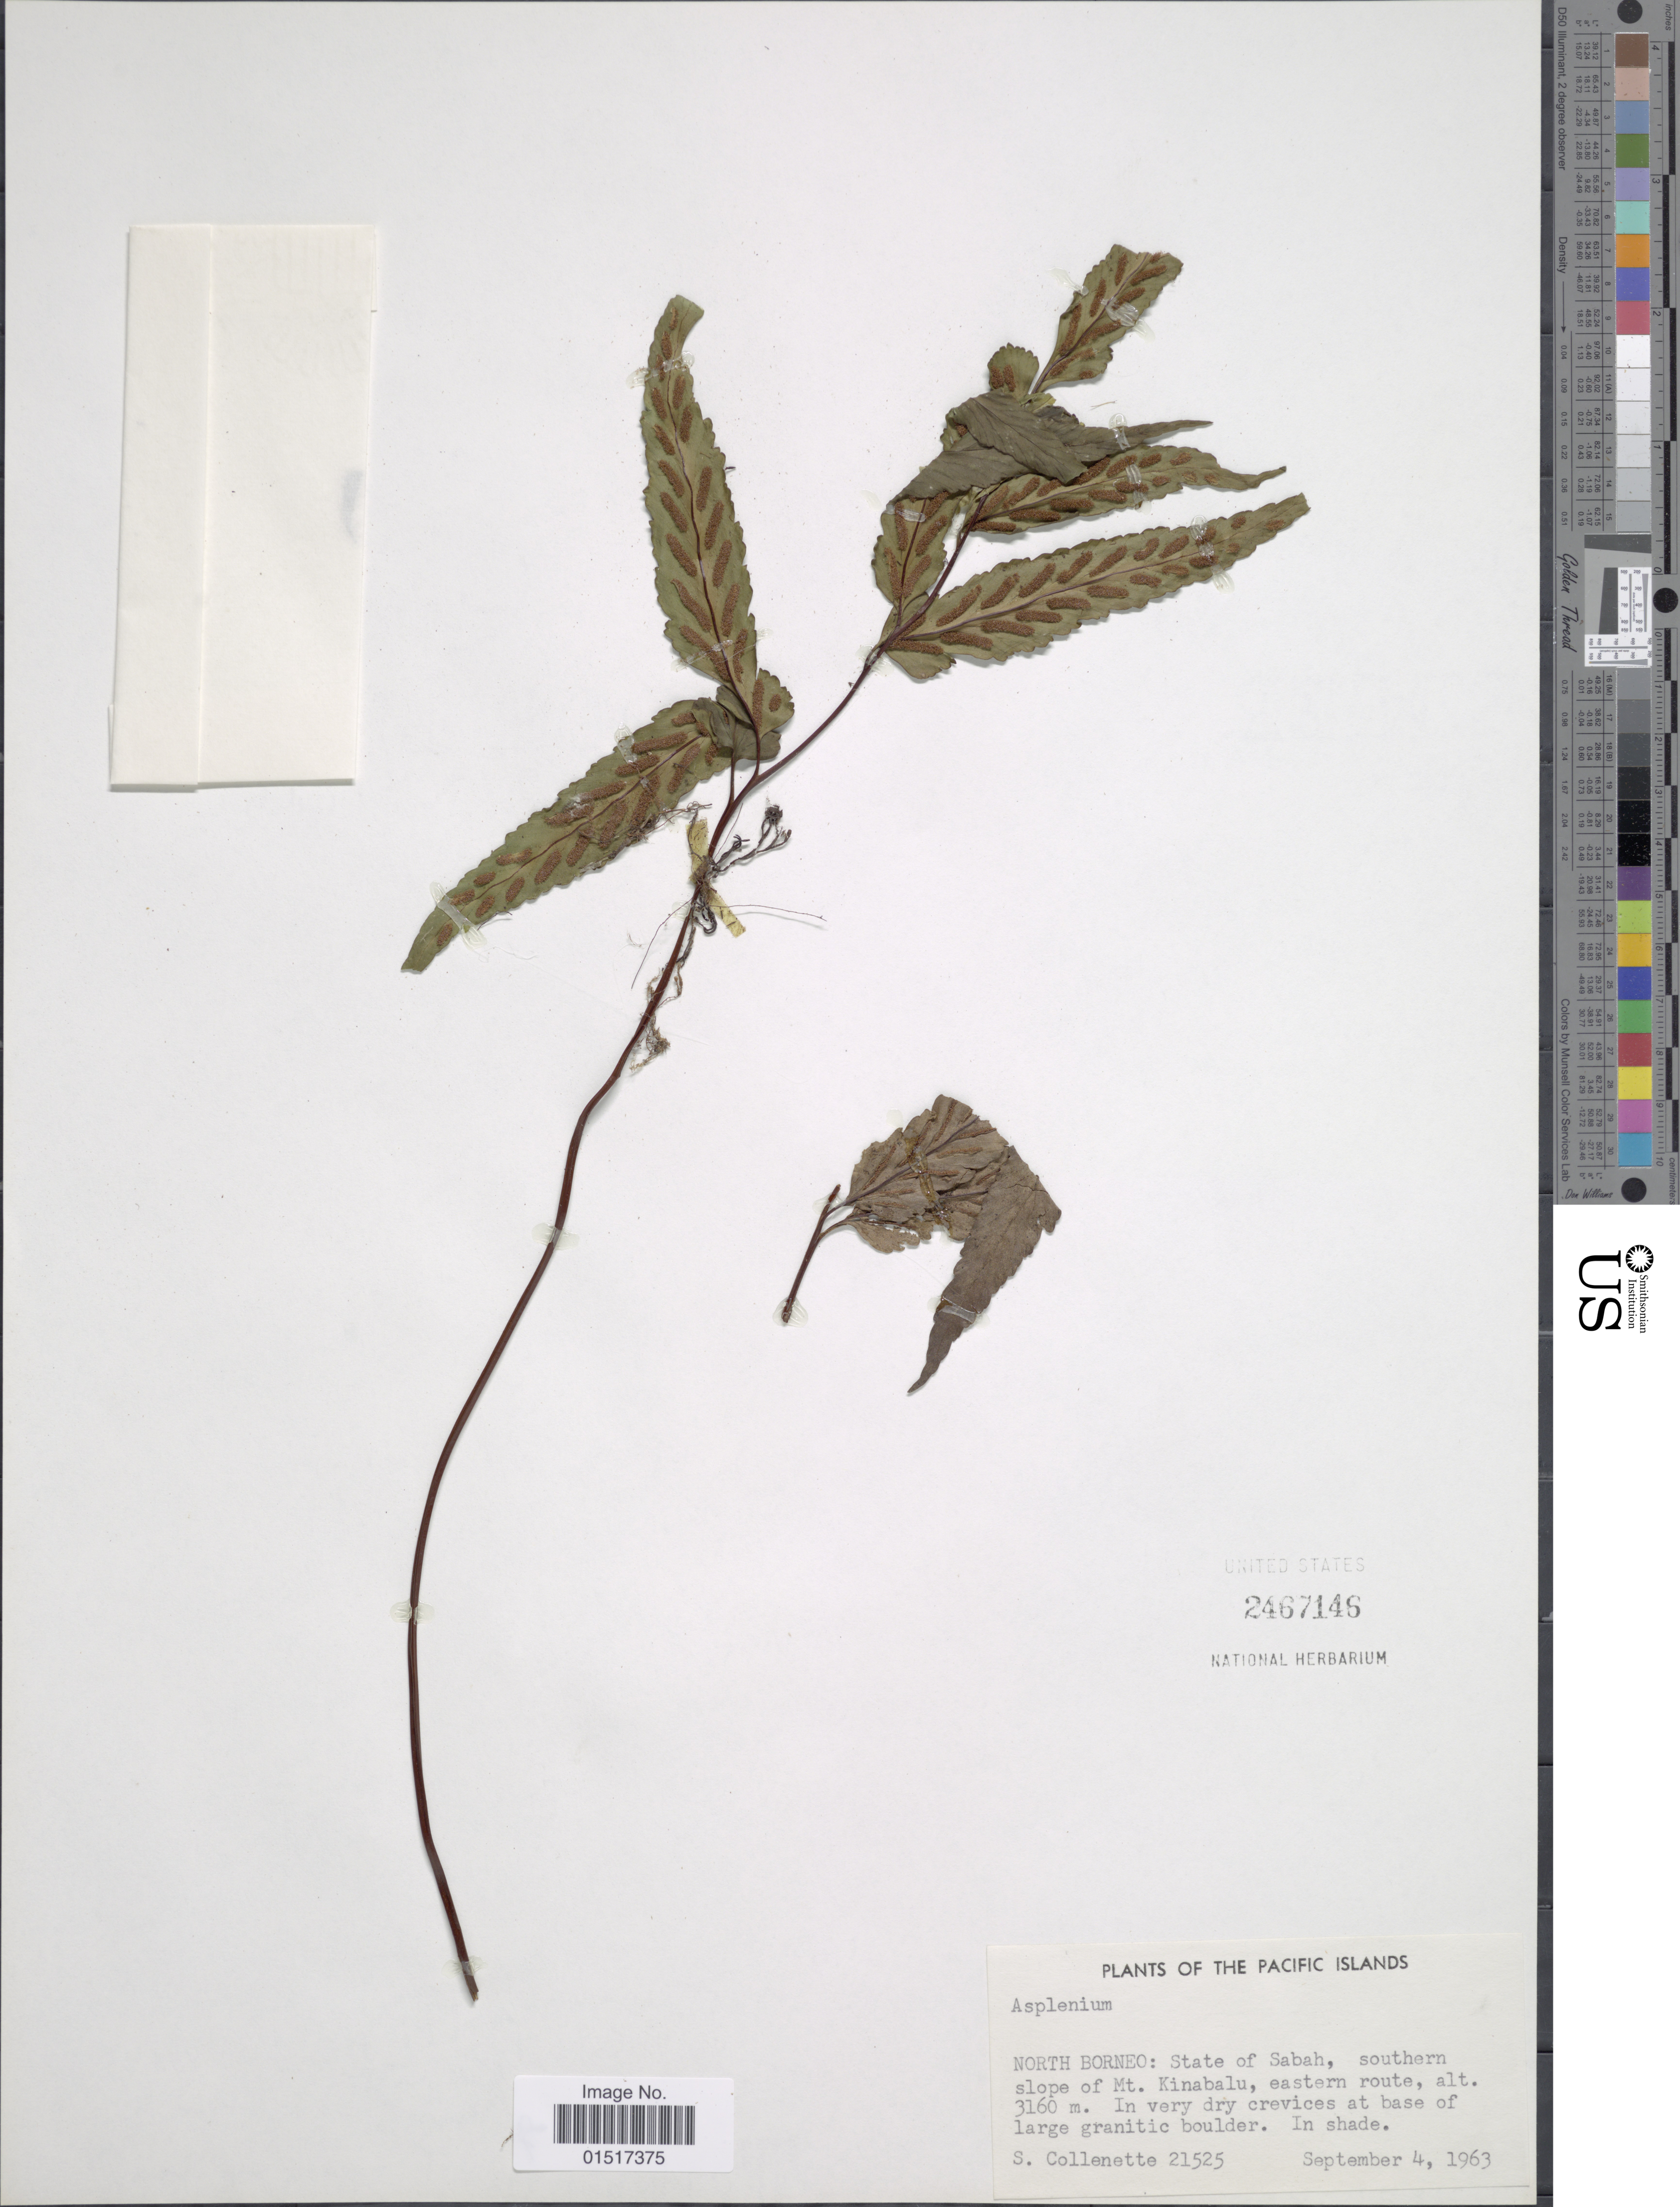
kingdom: Plantae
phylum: Tracheophyta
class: Polypodiopsida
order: Polypodiales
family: Aspleniaceae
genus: Asplenium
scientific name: Asplenium sp.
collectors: S. Collenette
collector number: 21525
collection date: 1963-09-04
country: Malaysia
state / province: Sabah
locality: Pacific Islands. North Borneo: southern slope of Mt. Kinabalu, eastern route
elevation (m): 3160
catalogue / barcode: US 2467146